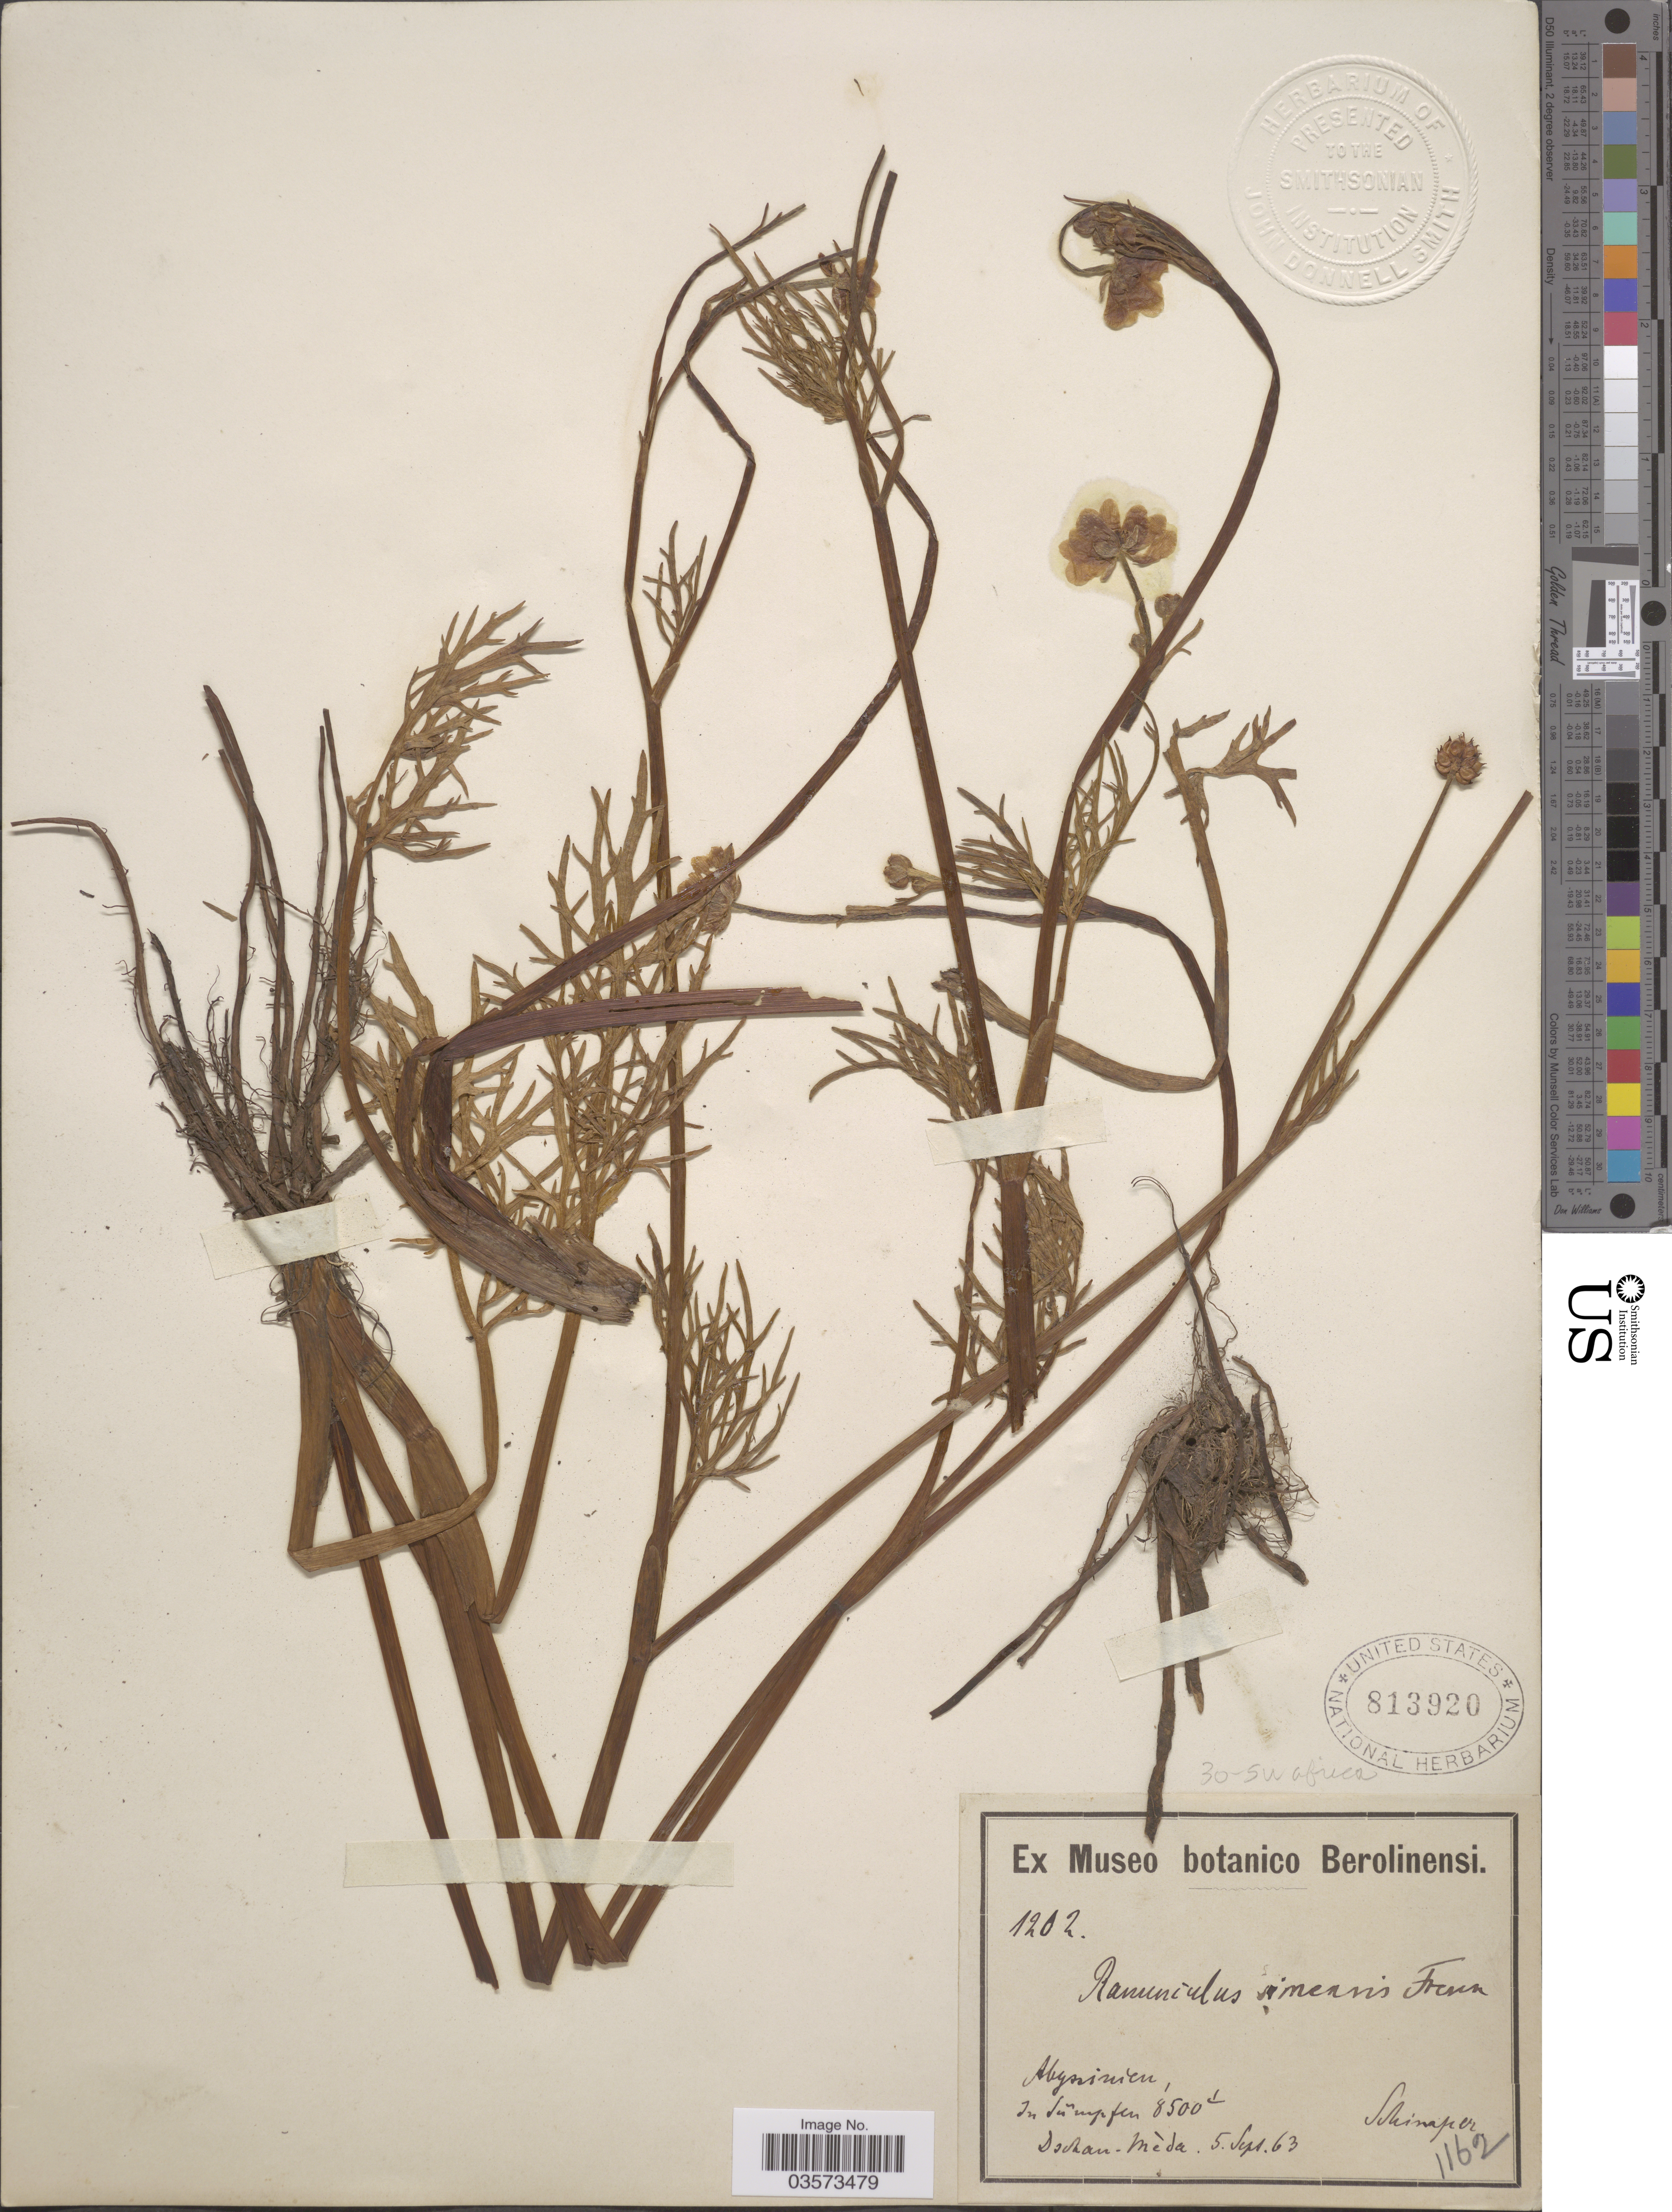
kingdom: Plantae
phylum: Tracheophyta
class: Magnoliopsida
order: Ranunculales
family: Ranunculaceae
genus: Ranunculus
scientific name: Ranunculus simensis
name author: Fresen.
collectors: -. Schimper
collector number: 1202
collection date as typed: Transcribed d/m/y: 5/9/63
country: Ethiopia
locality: Abyssinien. Dschan-Méda.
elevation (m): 2591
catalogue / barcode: US 813920